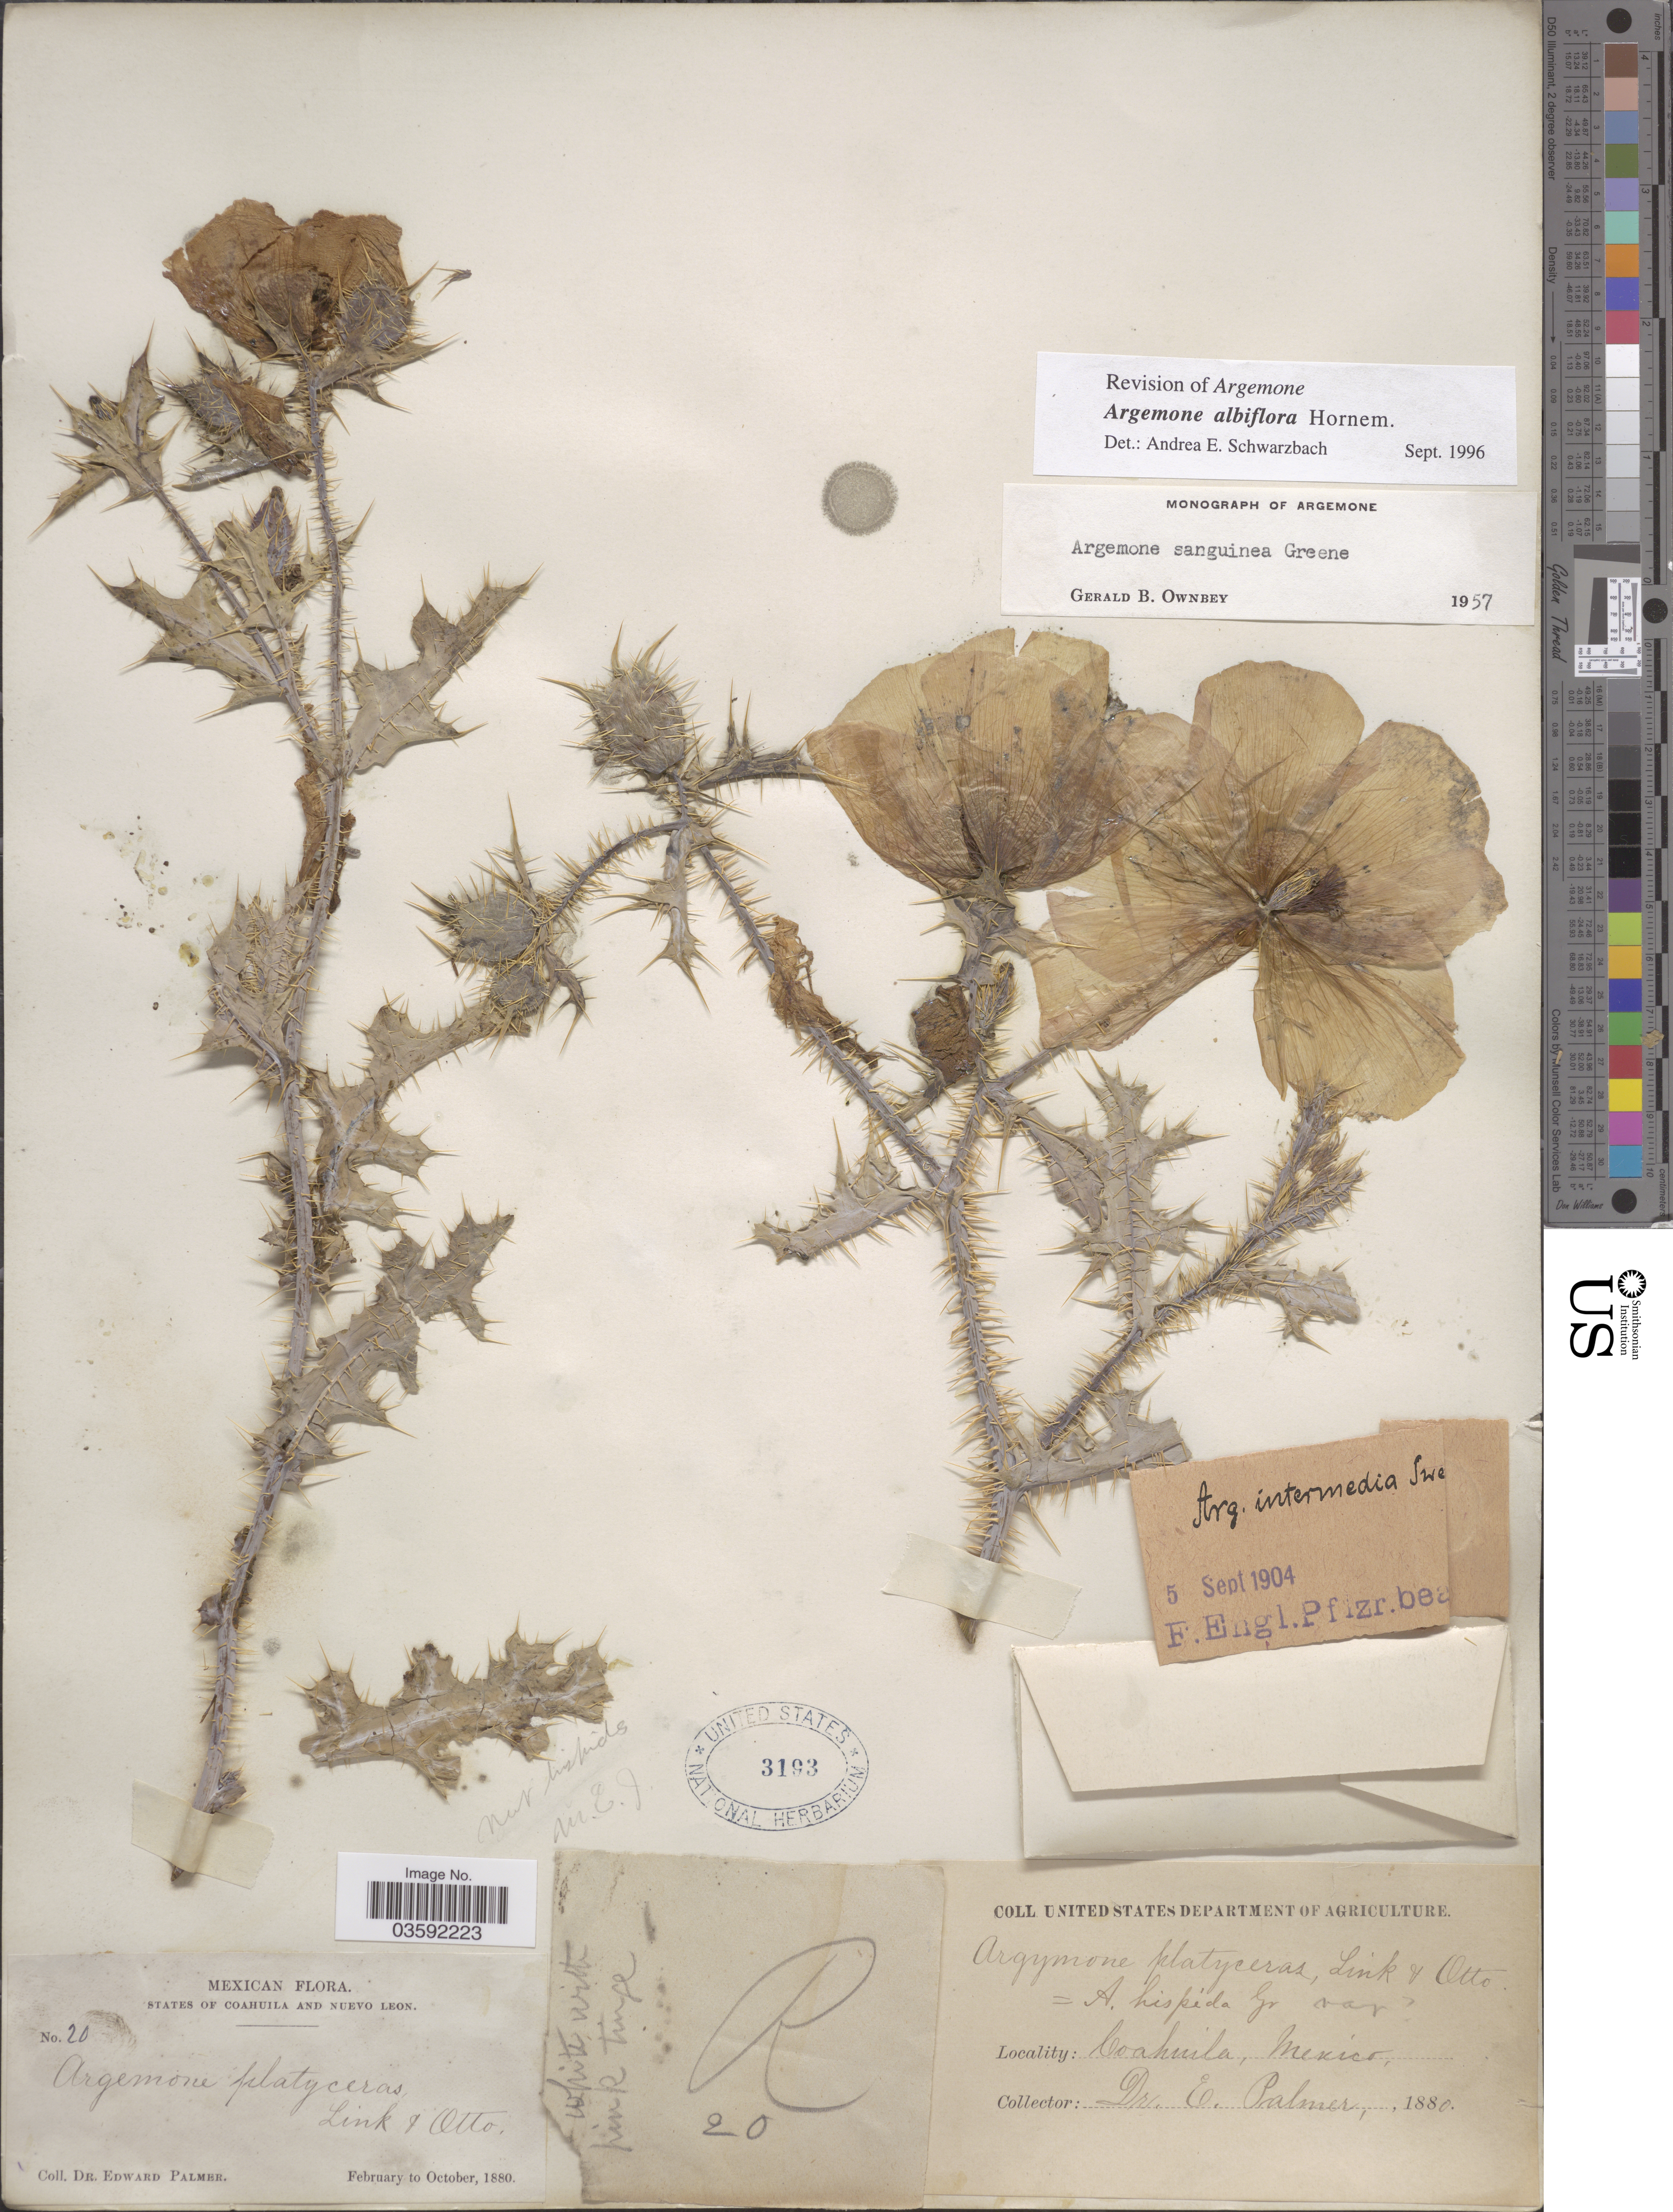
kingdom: Plantae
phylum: Tracheophyta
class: Magnoliopsida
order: Ranunculales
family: Papaveraceae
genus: Argemone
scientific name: Argemone albiflora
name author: Hornem.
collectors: E. Palmer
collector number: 20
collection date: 1880-02/1880-10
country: Mexico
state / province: Coahuila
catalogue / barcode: US 3193